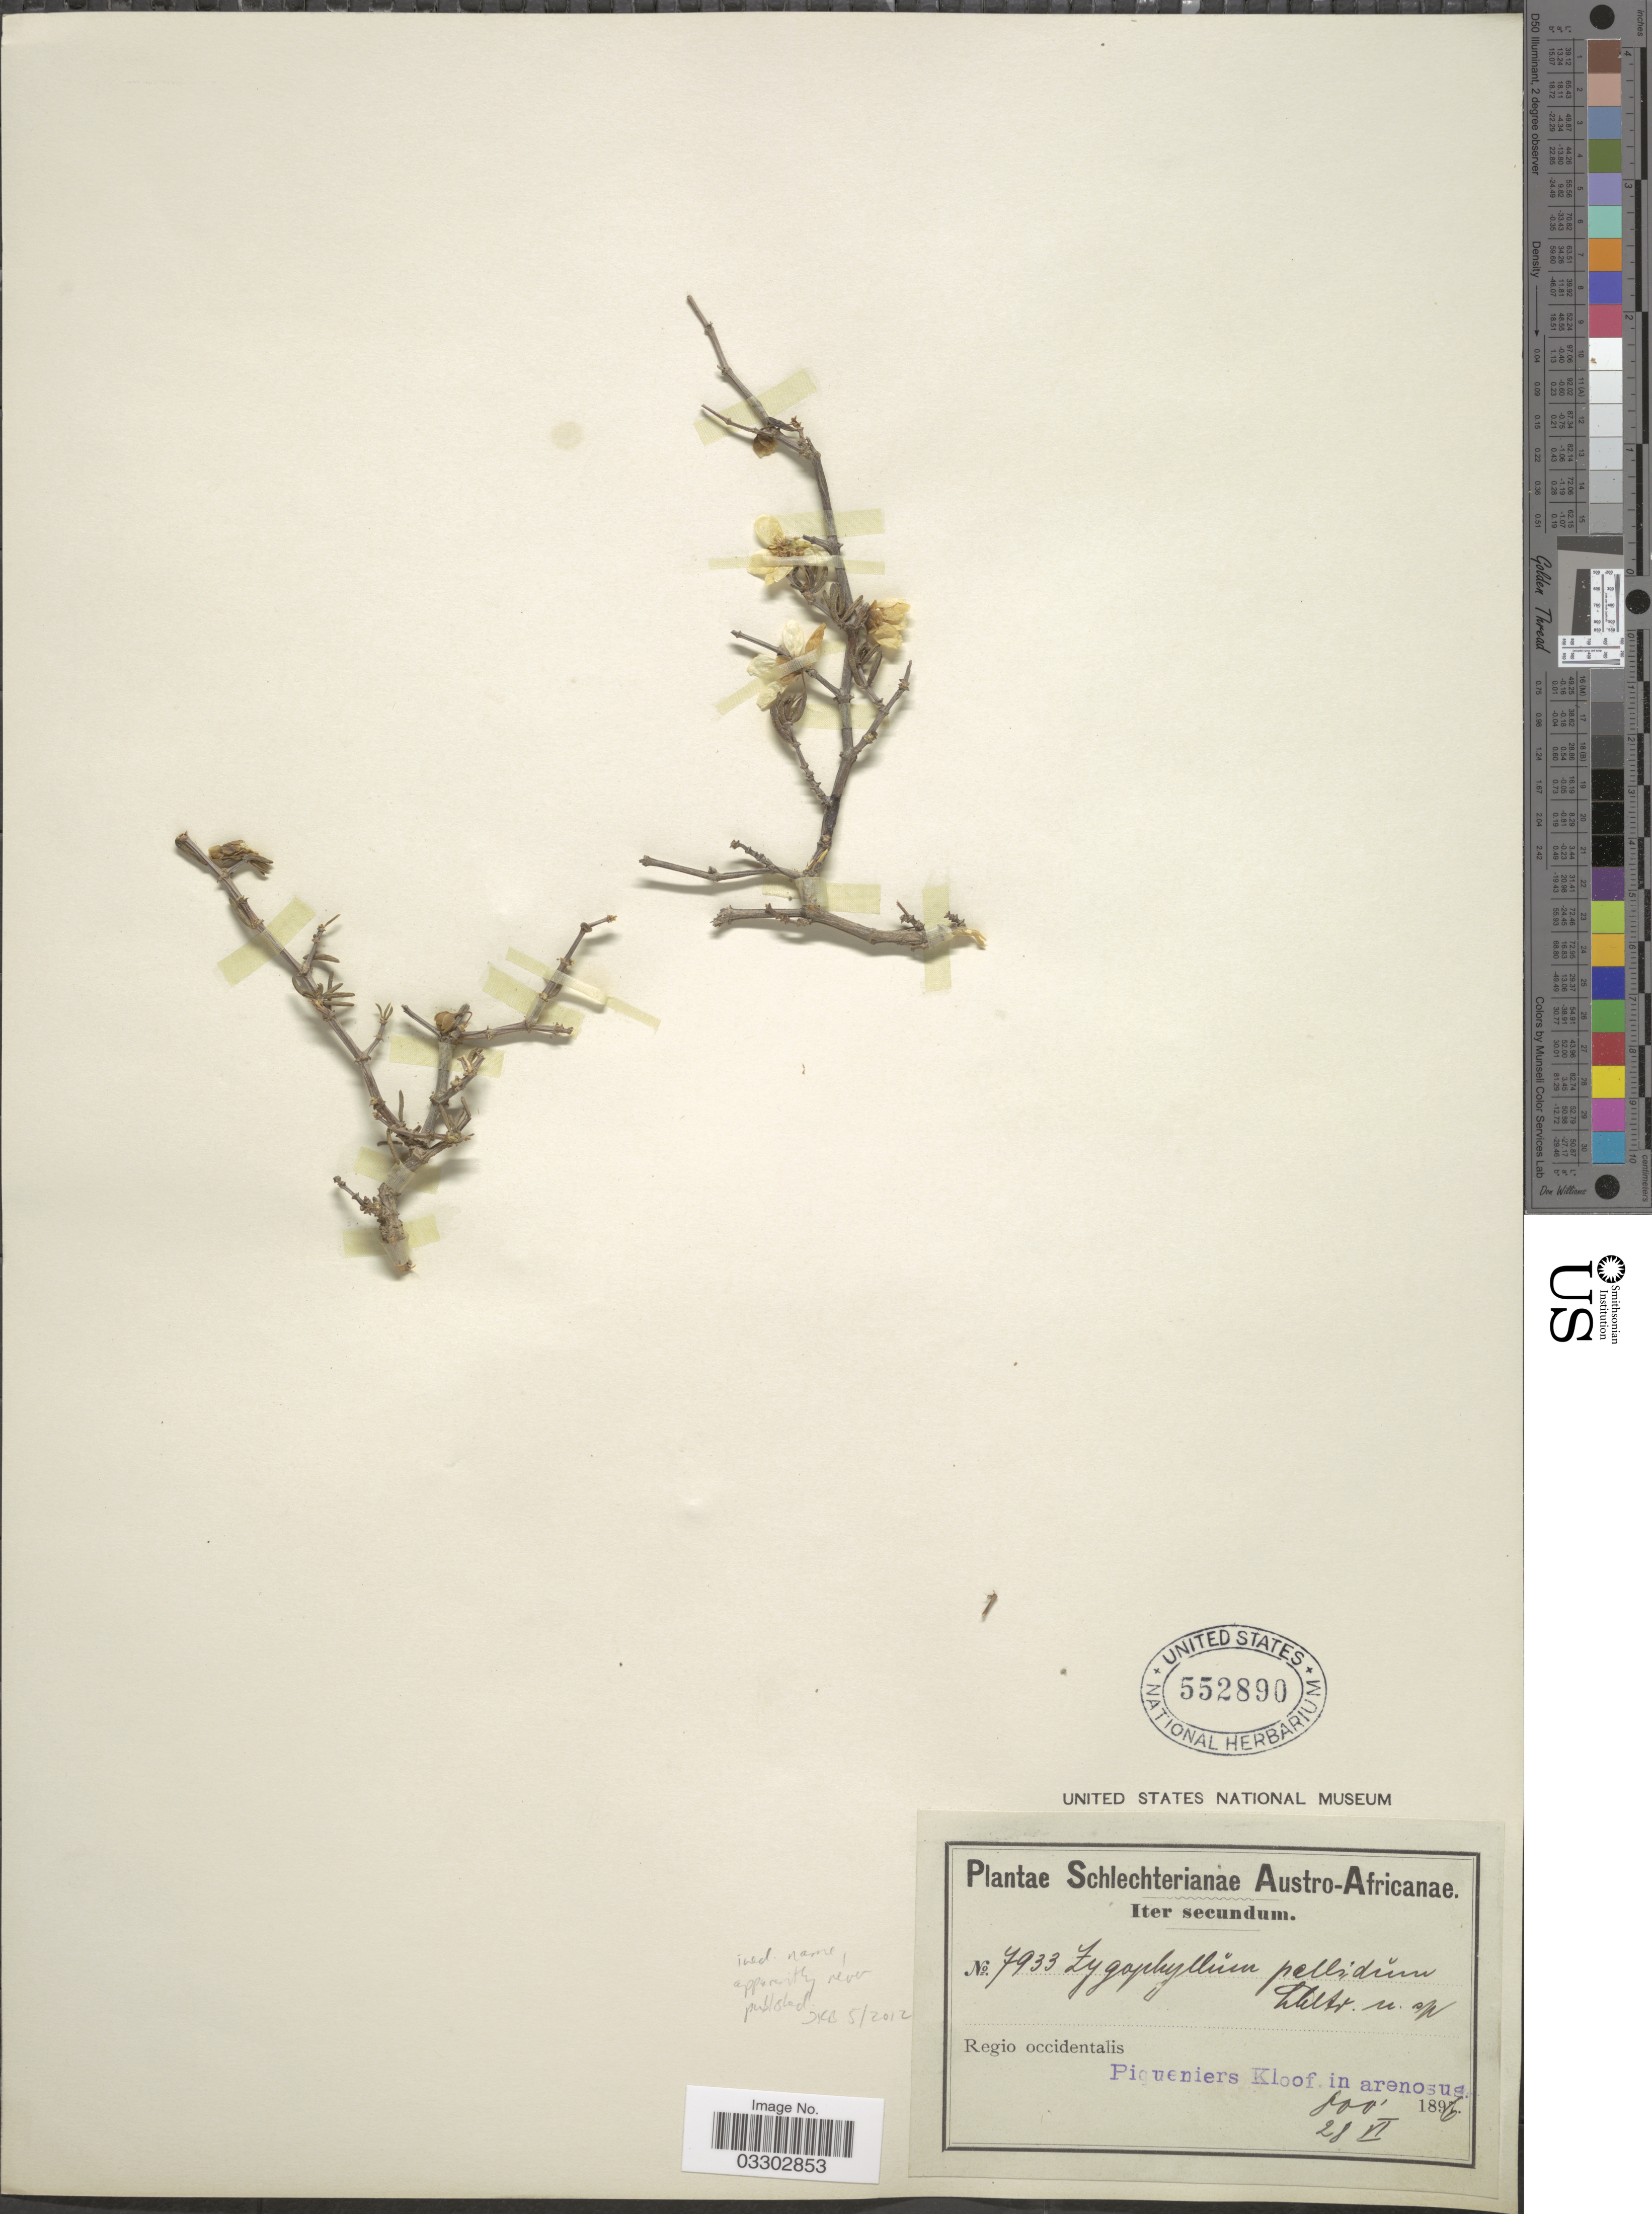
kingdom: Plantae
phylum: Tracheophyta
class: Magnoliopsida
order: Zygophyllales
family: Zygophyllaceae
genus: Zygophyllum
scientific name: Zygophyllum sp.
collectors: Schlechter, --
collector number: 7933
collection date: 1896-06-28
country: South Africa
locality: Austro-Africanae. Regio occidentalis Piqueniers Kloof in arenosus.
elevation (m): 244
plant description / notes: Annotated as Zygophyllum pallidum Schltr., apparently an ined. name never published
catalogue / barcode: US 552890